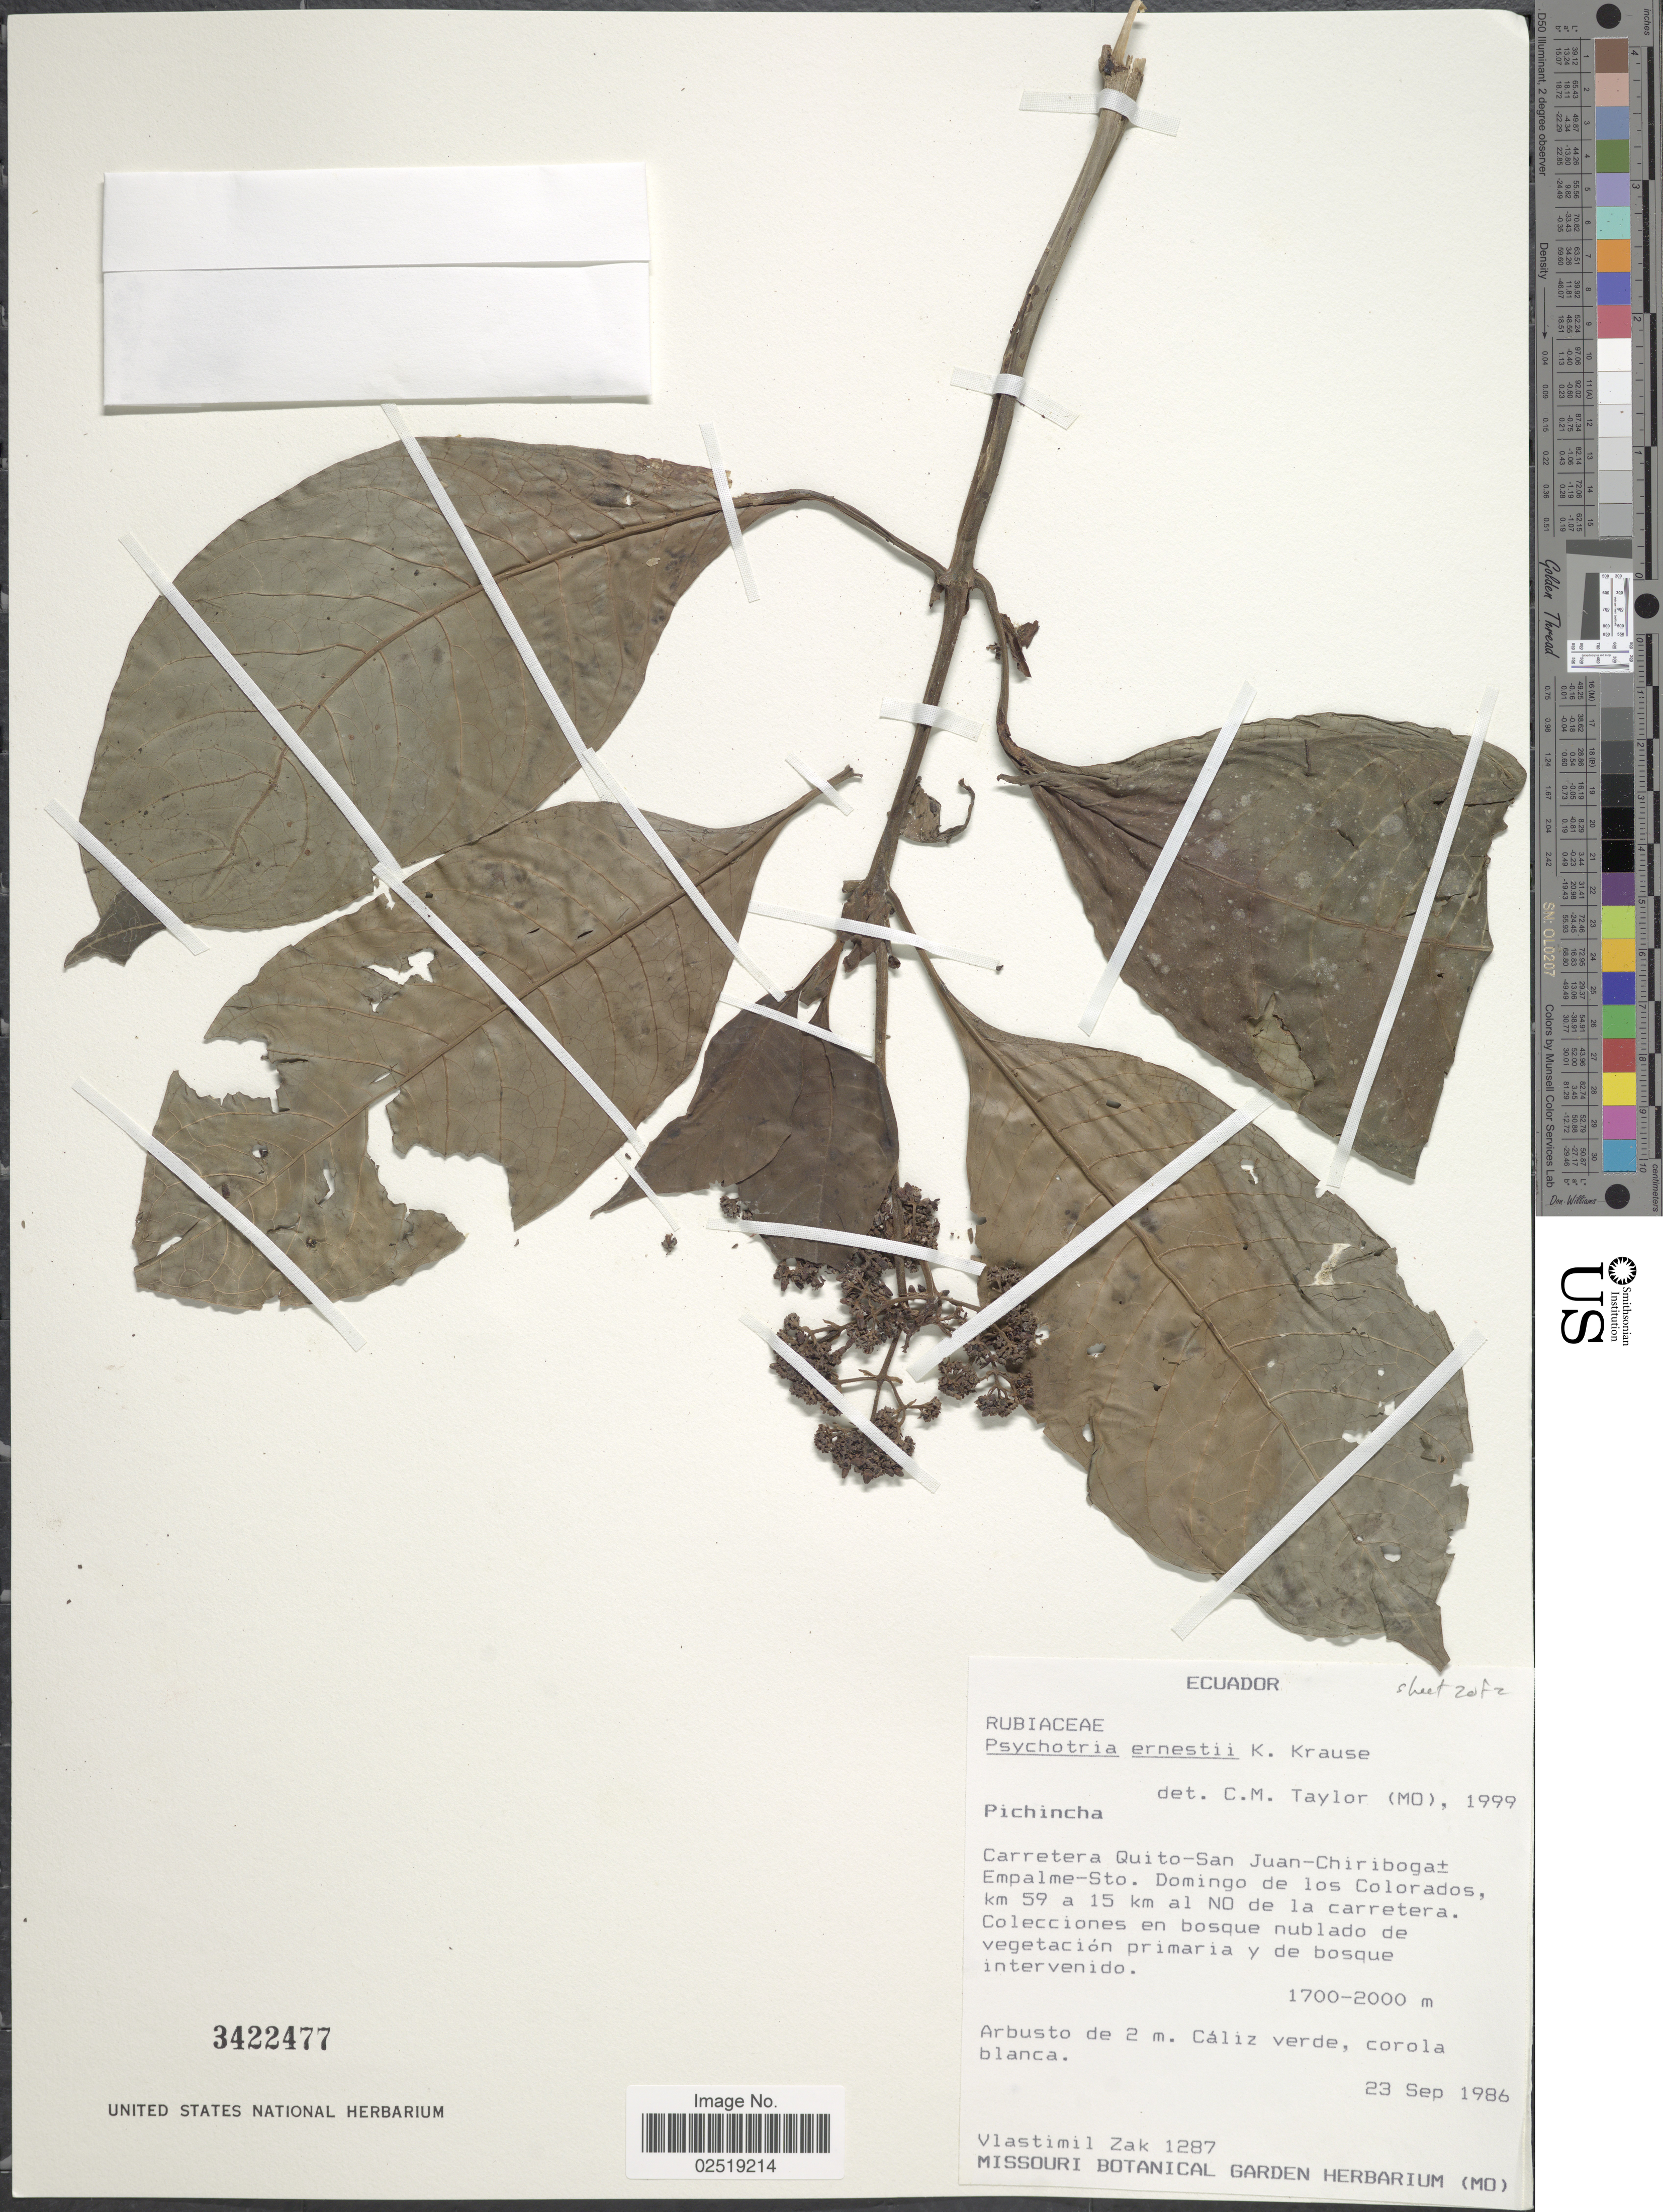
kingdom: Plantae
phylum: Tracheophyta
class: Magnoliopsida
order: Gentianales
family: Rubiaceae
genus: Psychotria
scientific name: Psychotria ernestii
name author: K. Krause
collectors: V. Zak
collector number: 1287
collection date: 1986-09-23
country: Ecuador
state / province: Pichincha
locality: Carretera Quito-San Juan-Chiriboga-Empalme-Sto. Domingo de los Colorados, km 59 a 15 km al NO de la carretera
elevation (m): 1700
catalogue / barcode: US 3422477